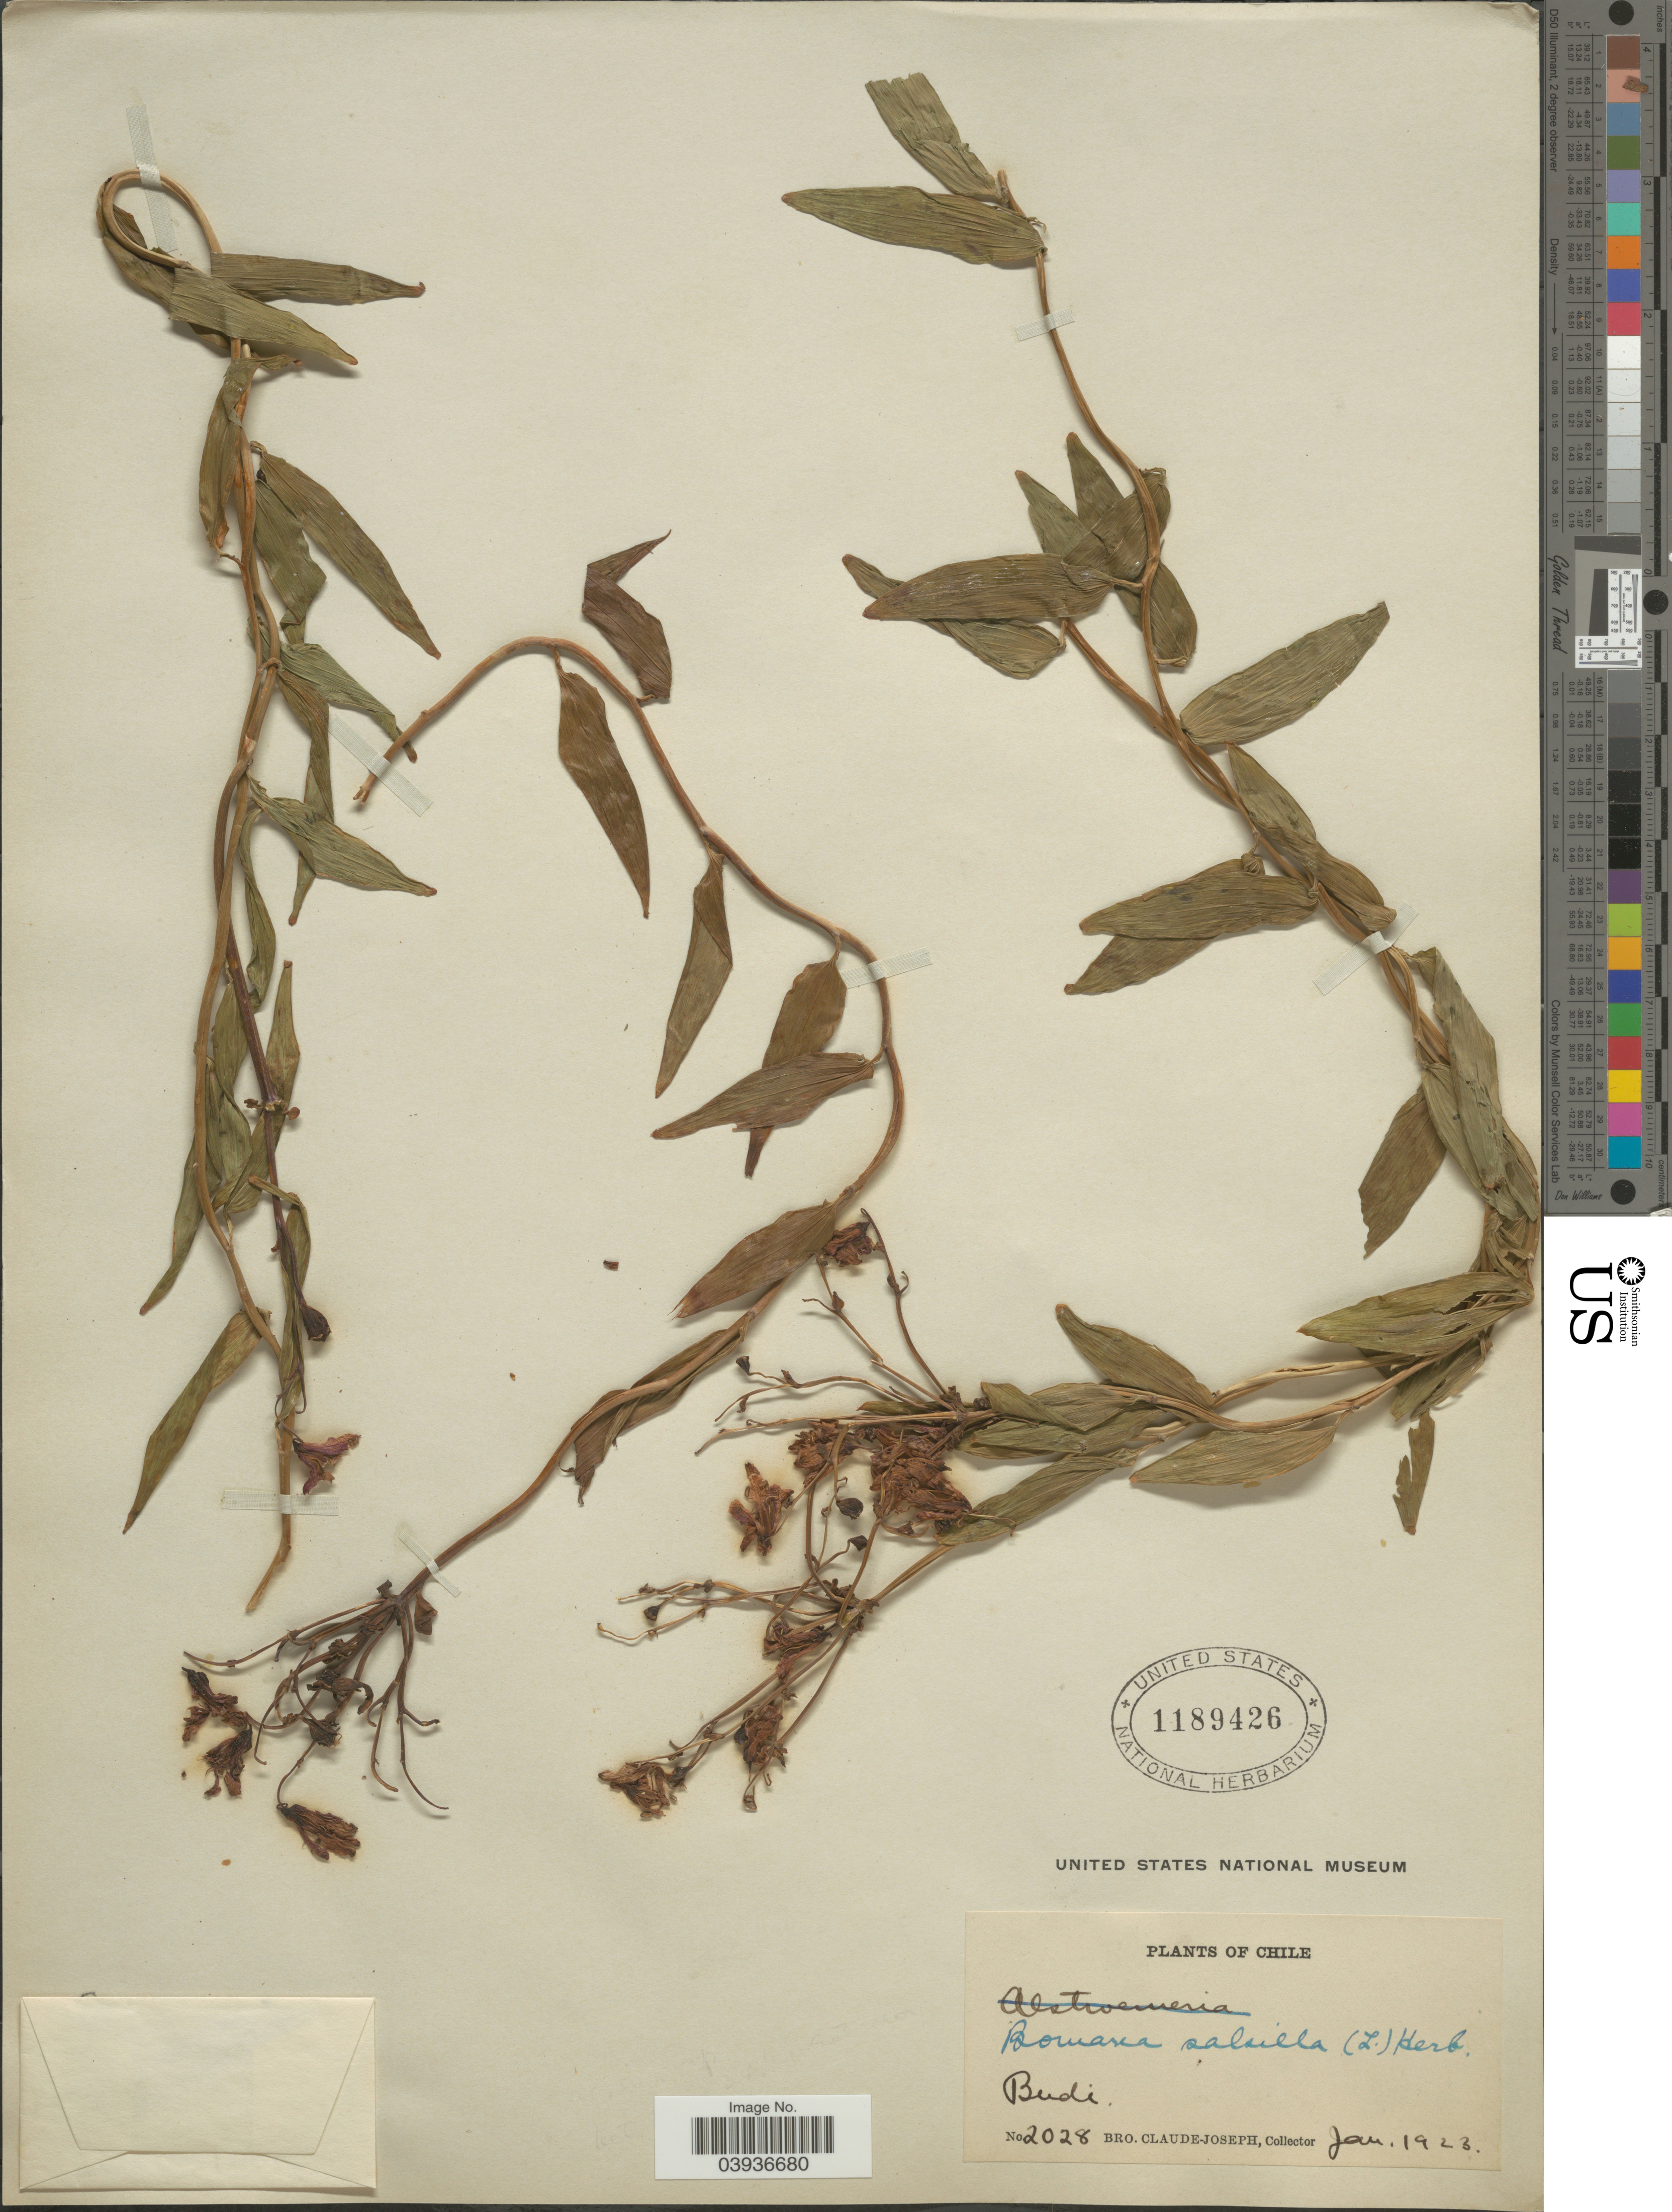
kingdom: Plantae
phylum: Tracheophyta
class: Liliopsida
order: Liliales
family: Alstroemeriaceae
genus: Bomarea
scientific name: Bomarea salsilla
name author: (L.) Mirb.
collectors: Bro. Claude-Joseph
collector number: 2028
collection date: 1923-01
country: Chile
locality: Budi.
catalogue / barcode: US 1189426